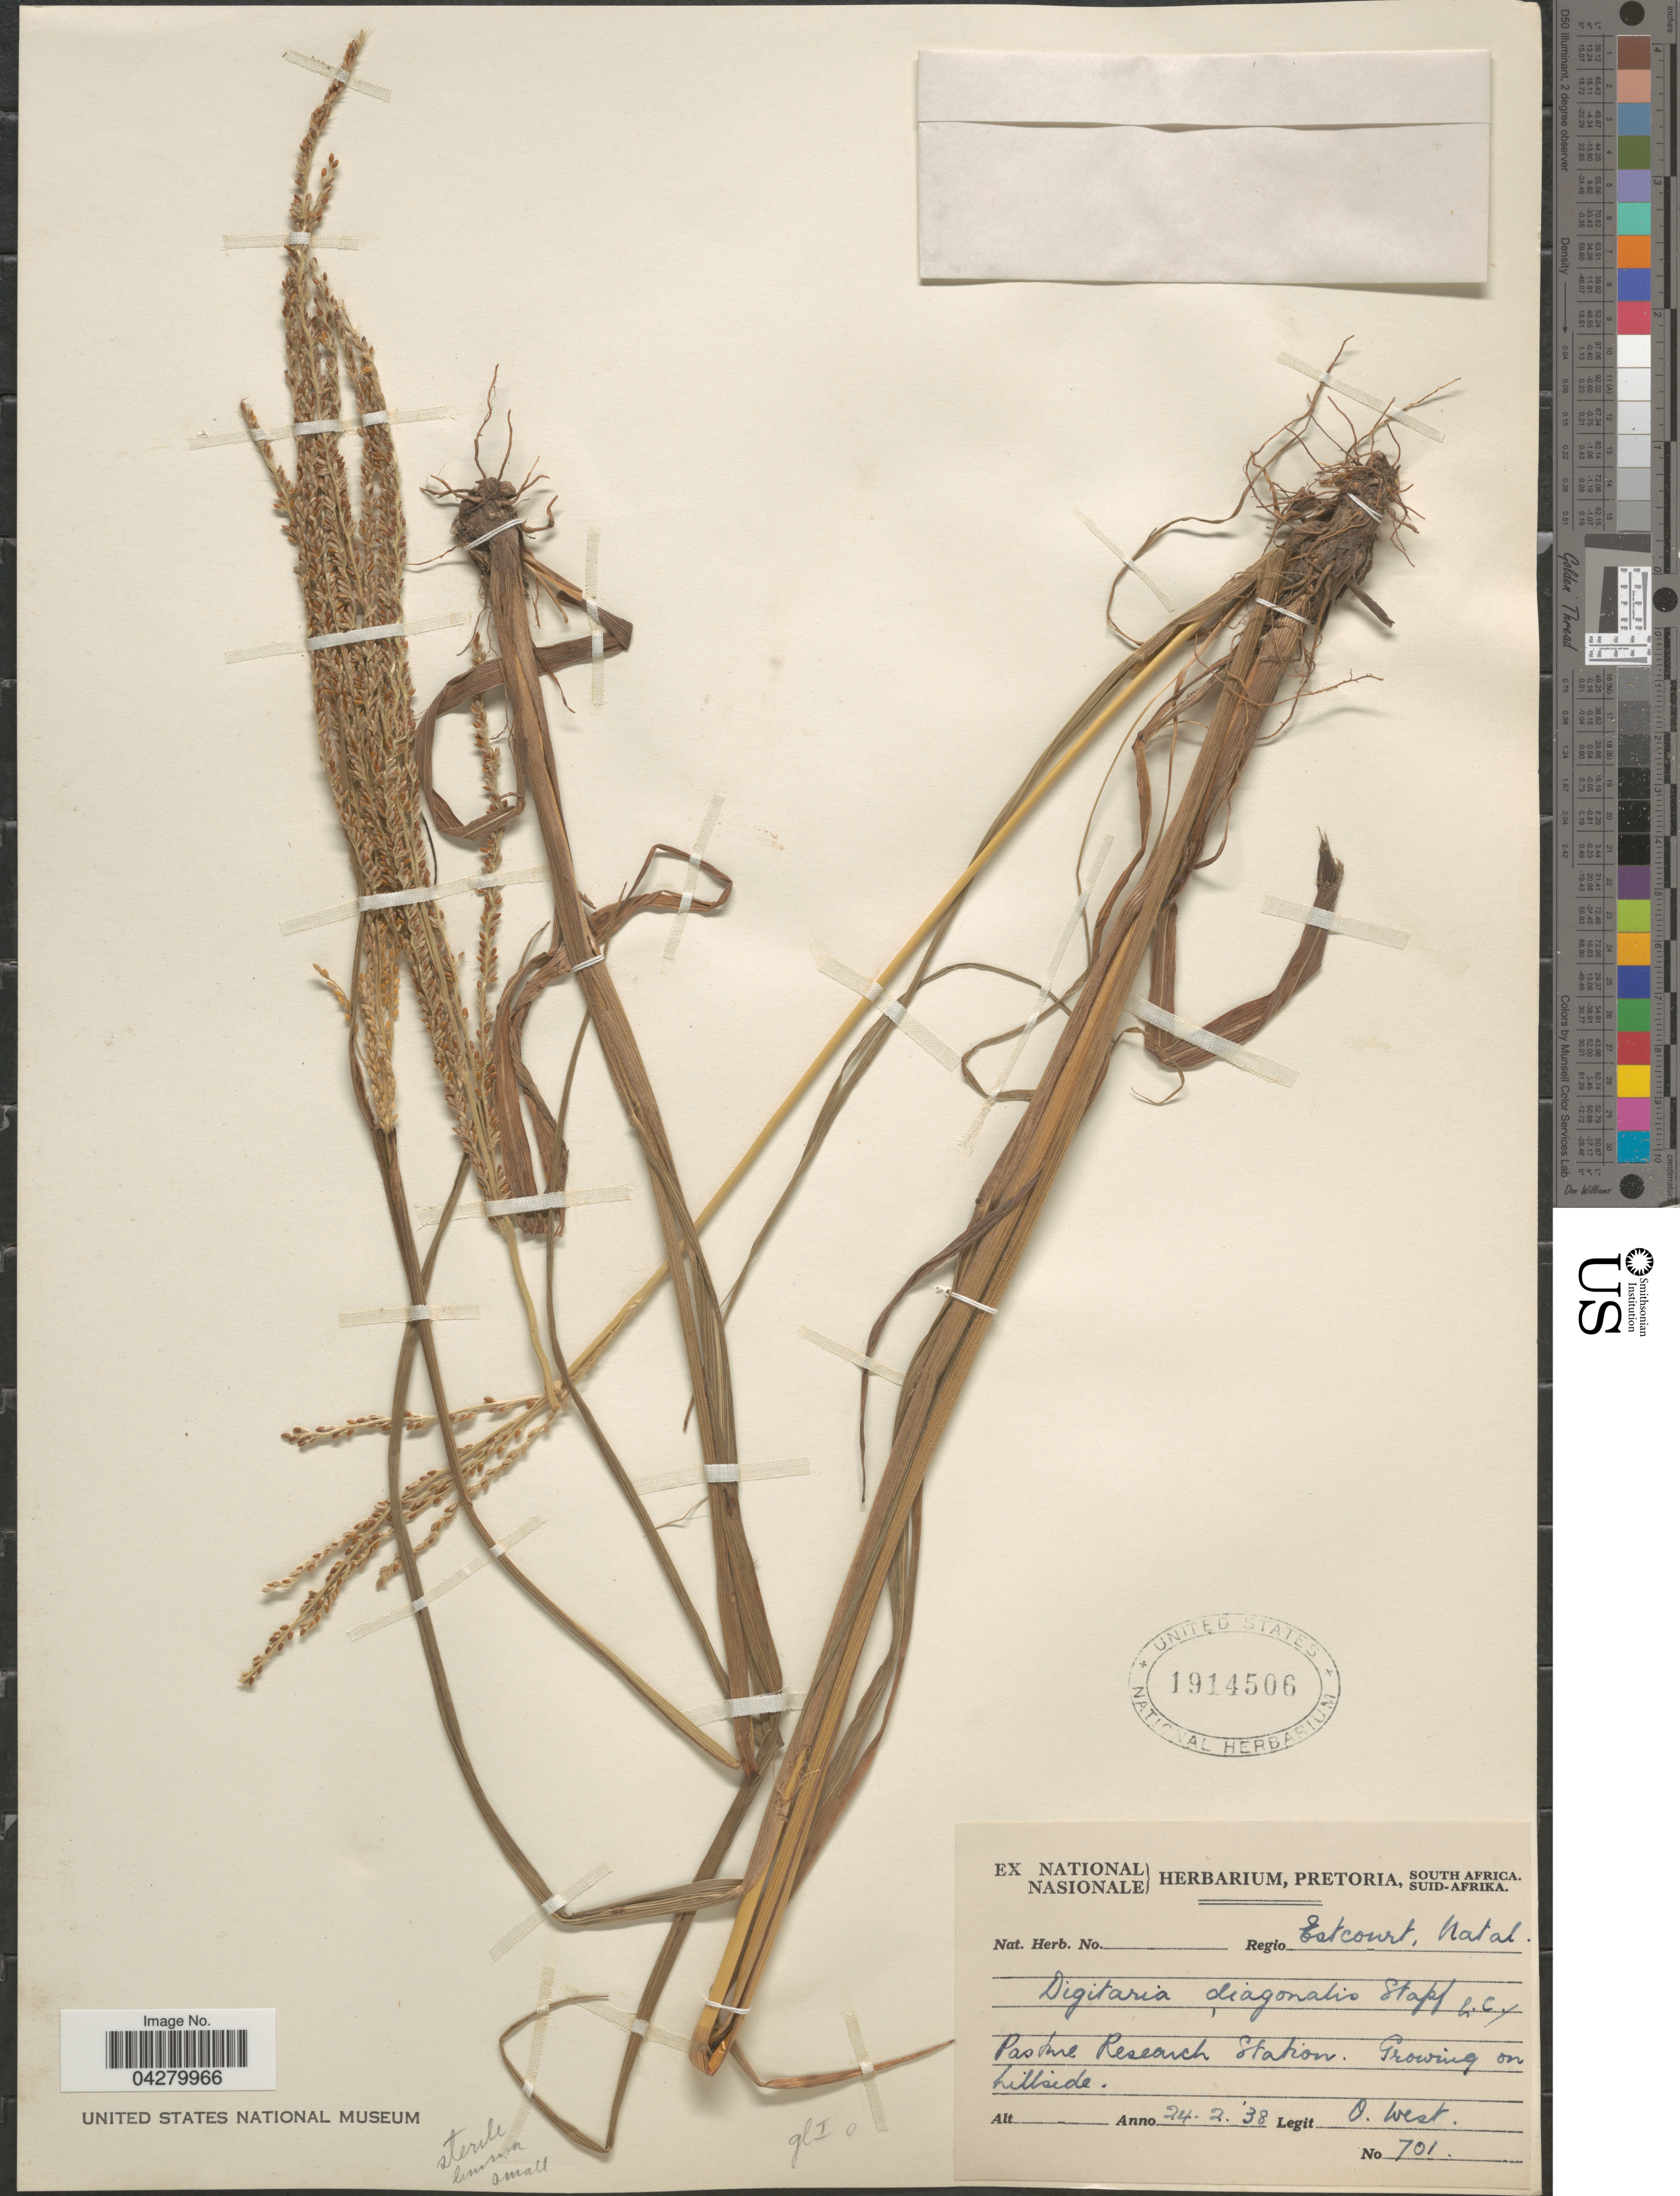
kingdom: Plantae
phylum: Tracheophyta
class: Liliopsida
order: Poales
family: Poaceae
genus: Digitaria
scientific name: Digitaria diagonalis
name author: (Nees) Stapf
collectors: O. West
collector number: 701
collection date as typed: Transcribed d/m/y: 24/2/38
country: South Africa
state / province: KwaZulu-Natal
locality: Regio Estcourt, Natal. Pasture Research Station.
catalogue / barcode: US 1914506